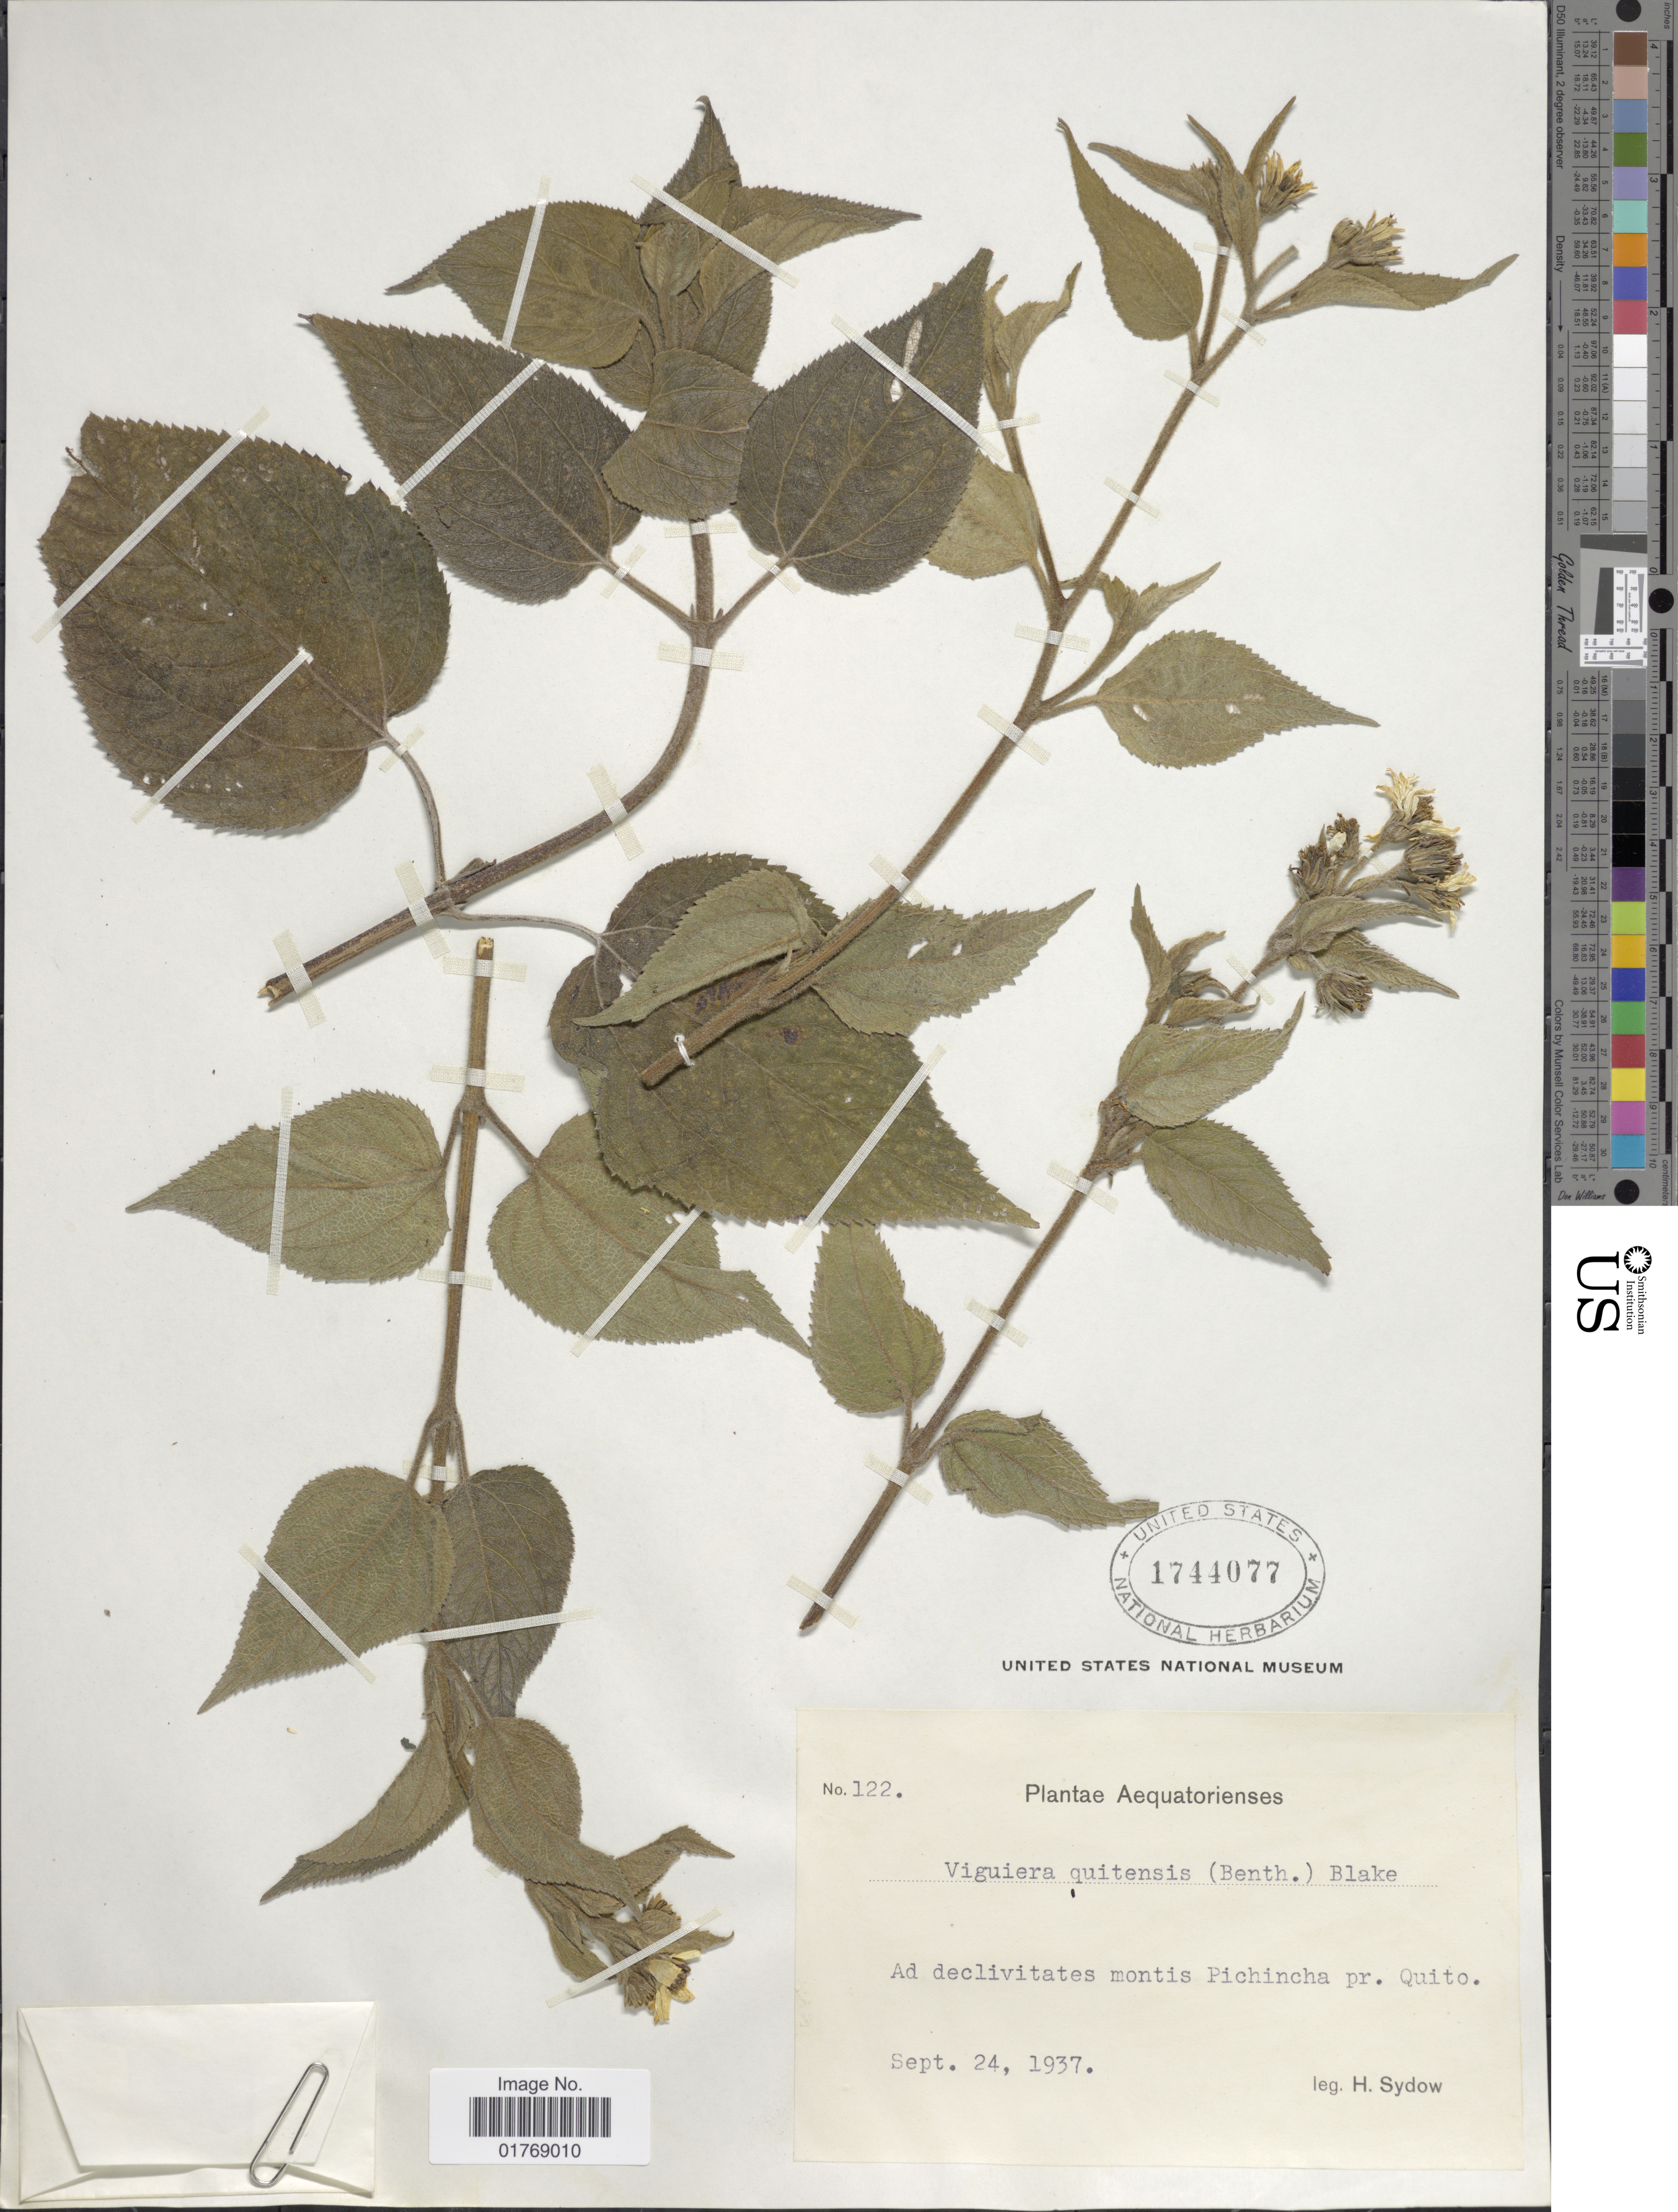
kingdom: Plantae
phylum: Tracheophyta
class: Magnoliopsida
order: Asterales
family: Asteraceae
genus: Viguiera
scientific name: Viguiera quitensis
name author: (Benth.) S.F. Blake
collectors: H. Sydow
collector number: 122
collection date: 1937-09-24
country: Ecuador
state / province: Pichincha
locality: Ad declivitates montis Pichincha pr. Quito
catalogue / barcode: US 1744077